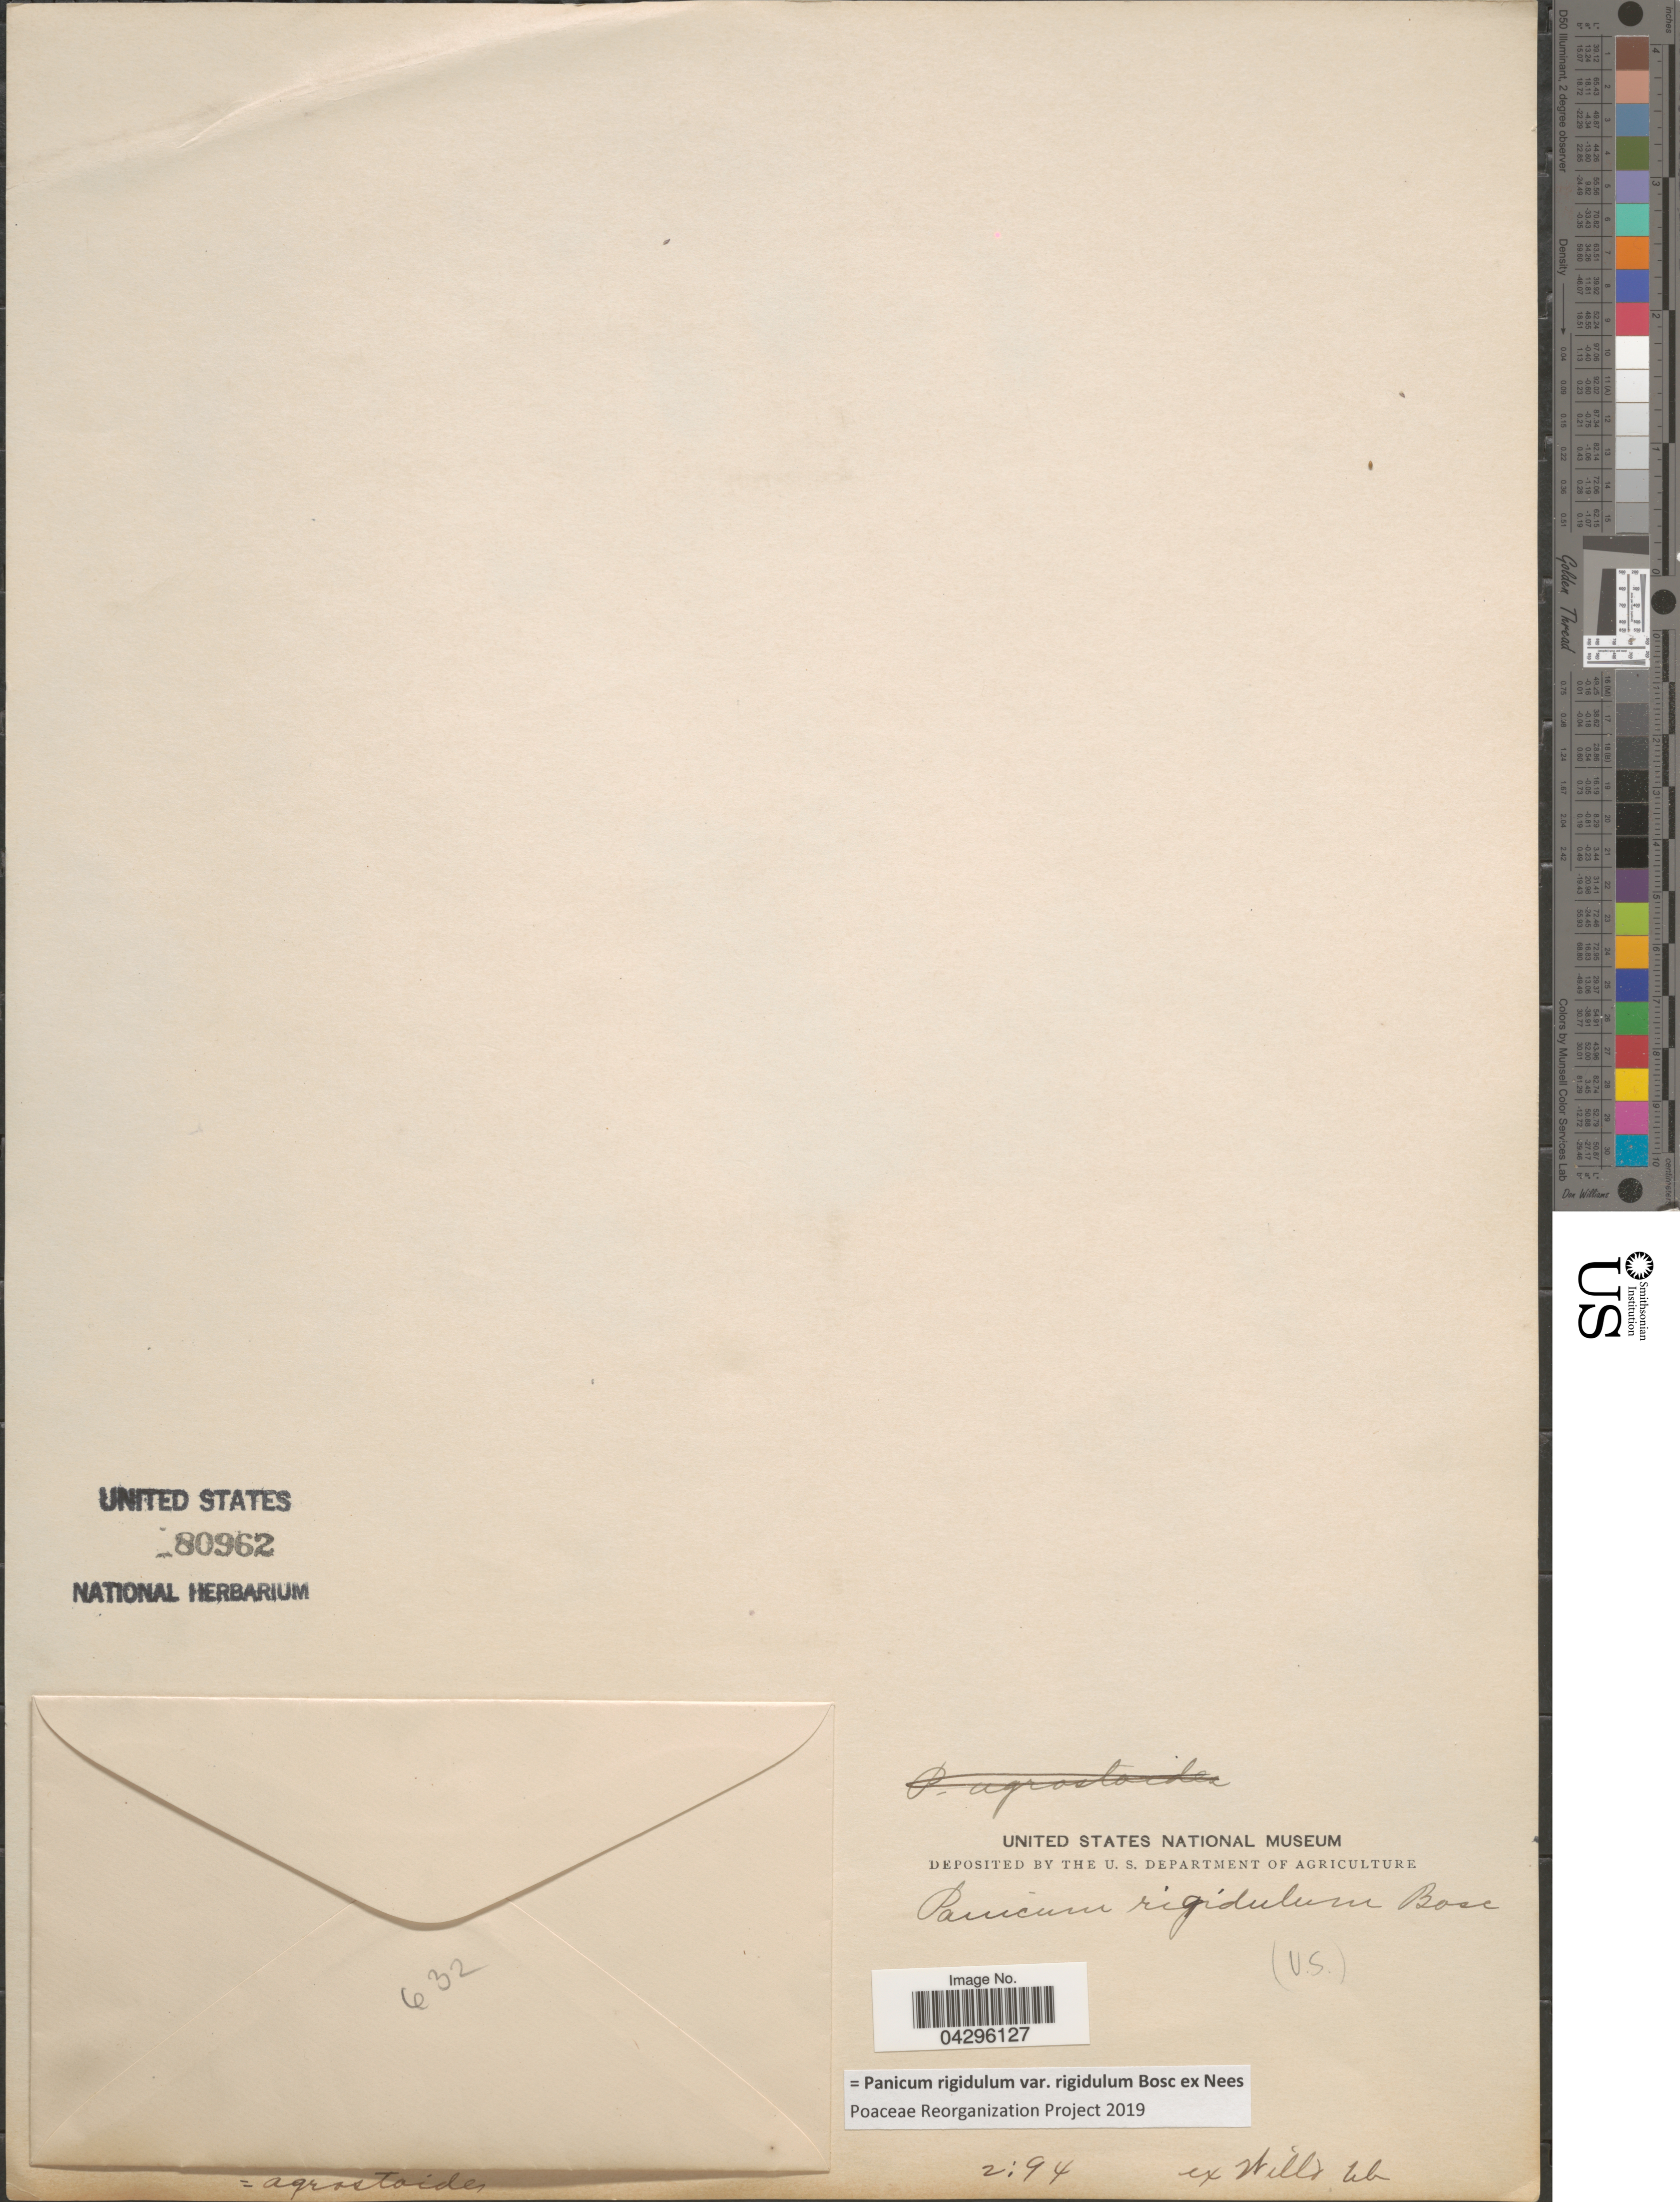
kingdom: Plantae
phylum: Tracheophyta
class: Liliopsida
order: Poales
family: Poaceae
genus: Panicum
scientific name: Panicum rigidulum var. rigidulum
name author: Bosc ex Nees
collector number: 632?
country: United States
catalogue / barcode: US 80962